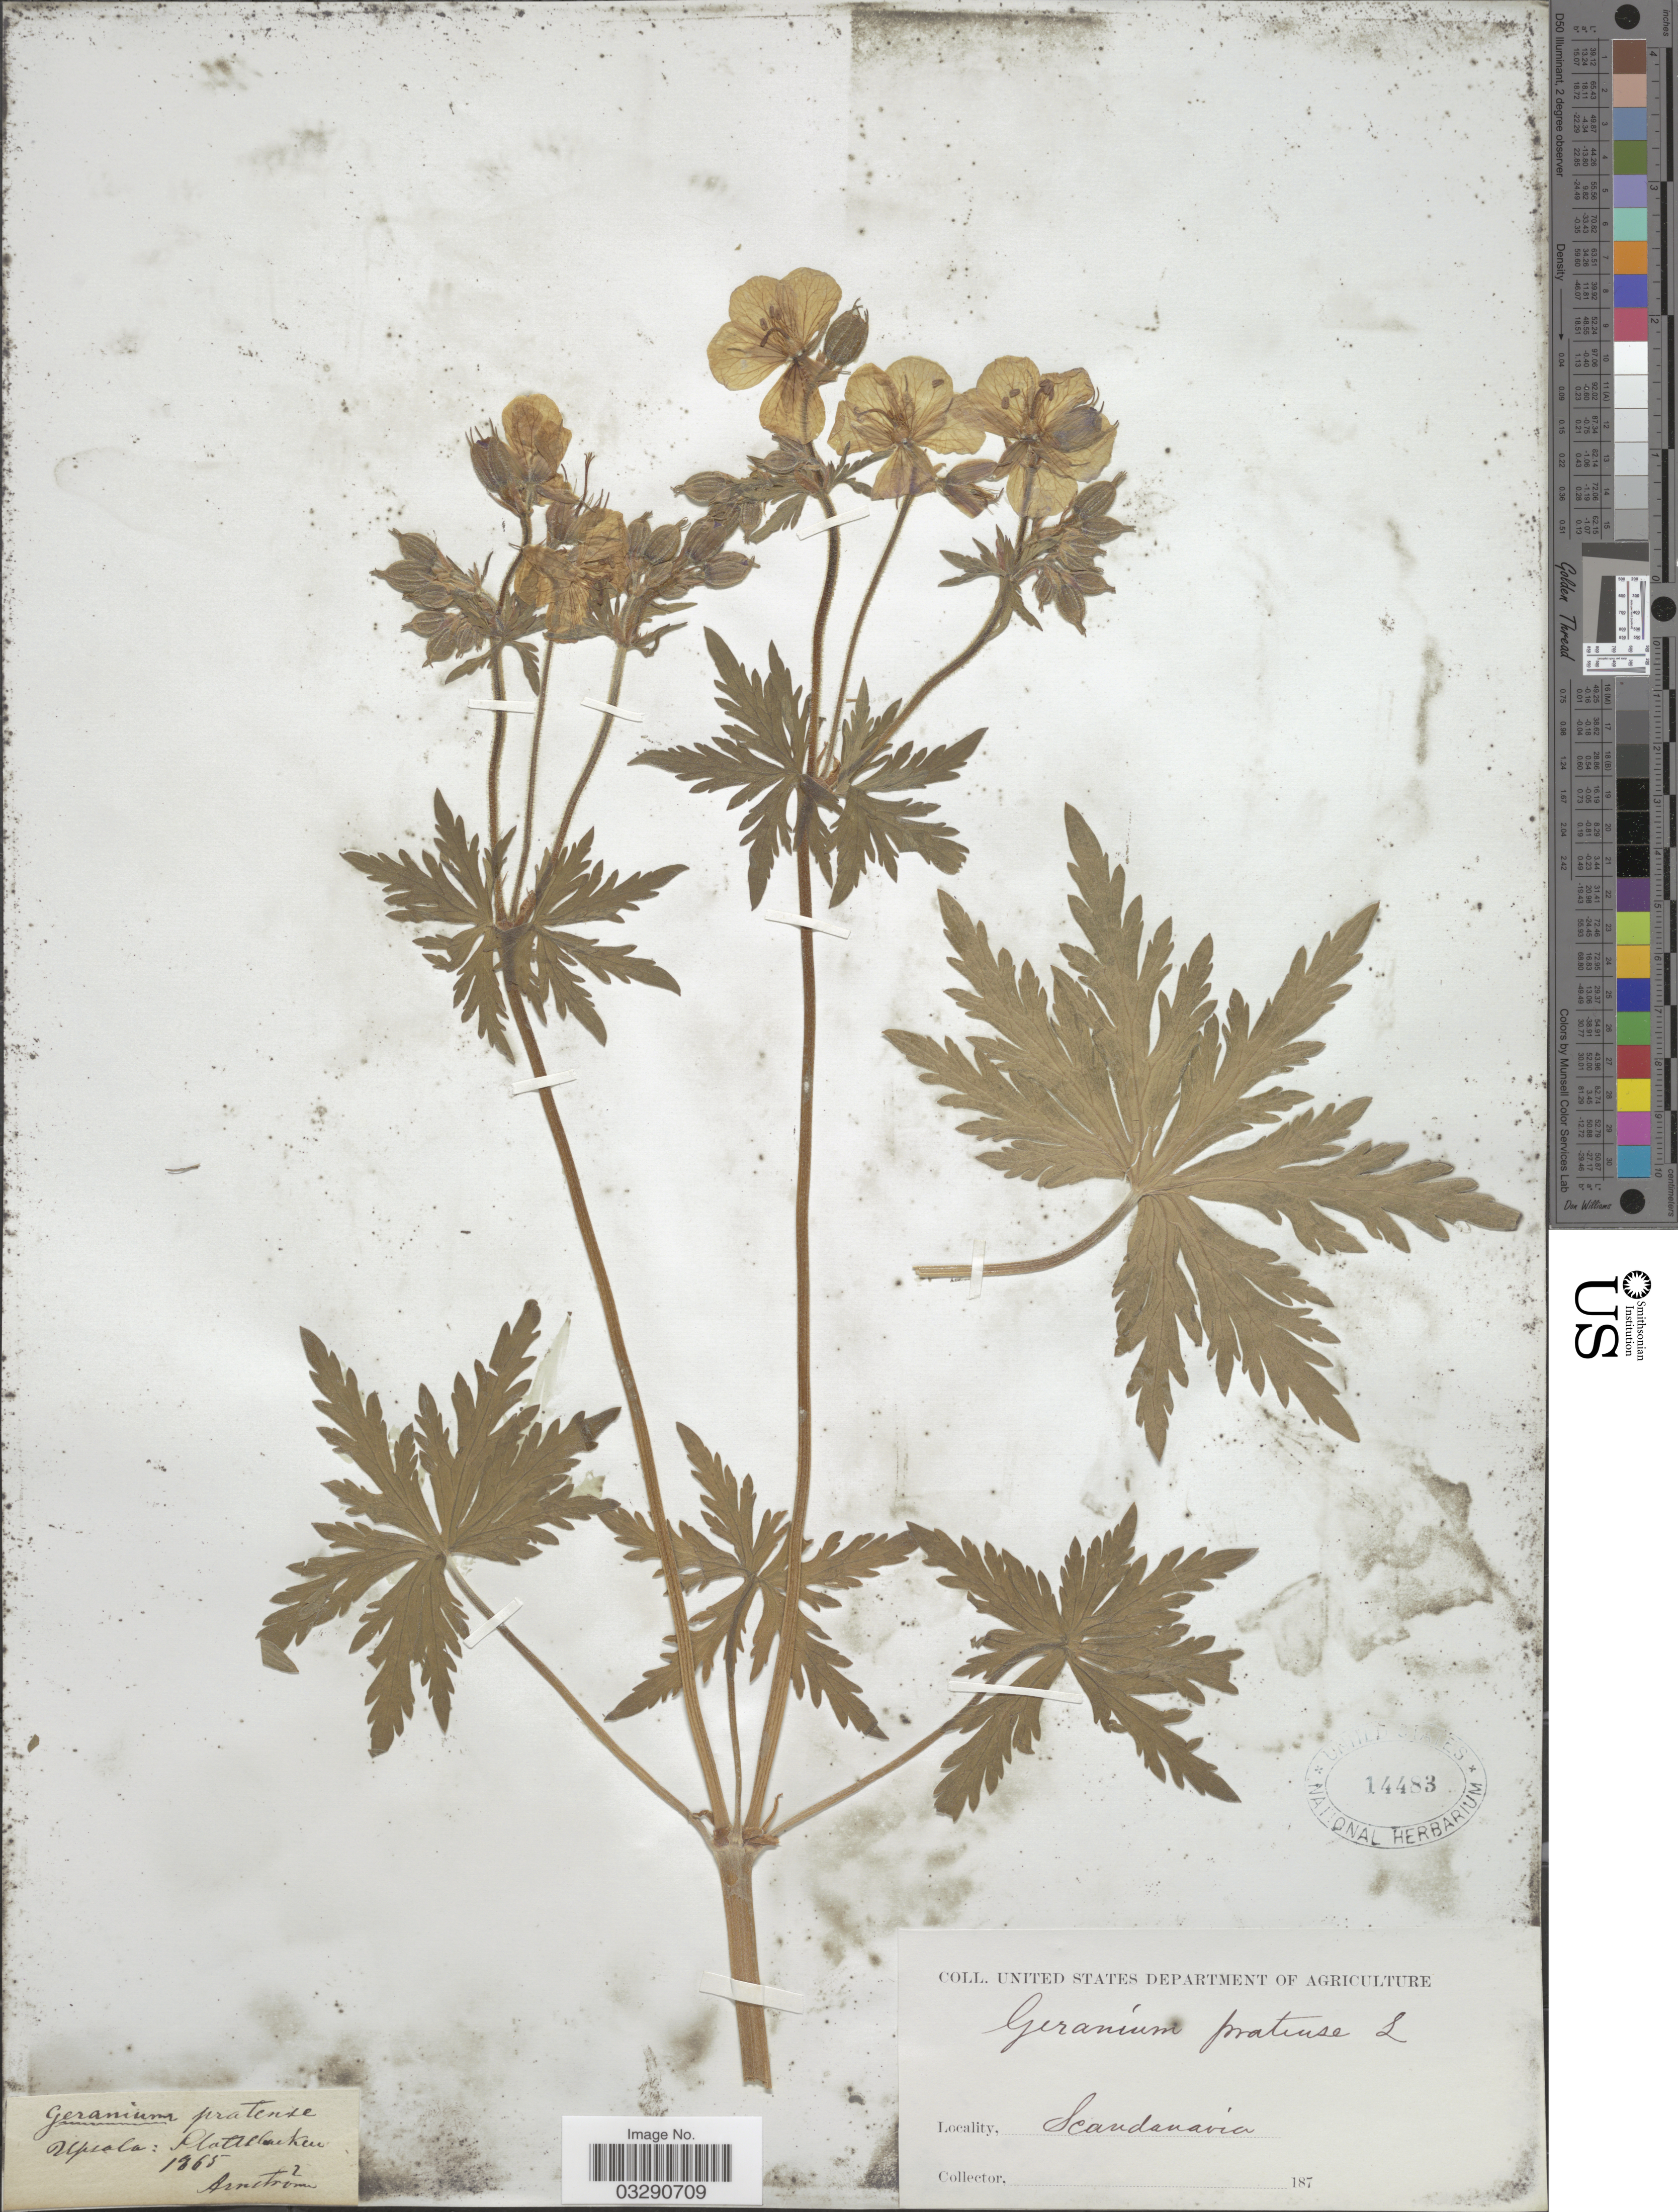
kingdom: Plantae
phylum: Tracheophyta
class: Magnoliopsida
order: Geraniales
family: Geraniaceae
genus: Geranium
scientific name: Geranium pratense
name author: L.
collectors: Arnstrom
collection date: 1865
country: Sweden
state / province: Uppsala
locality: Upsala: Plattebacken [interpreted]. Scandanavia.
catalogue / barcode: US 14483